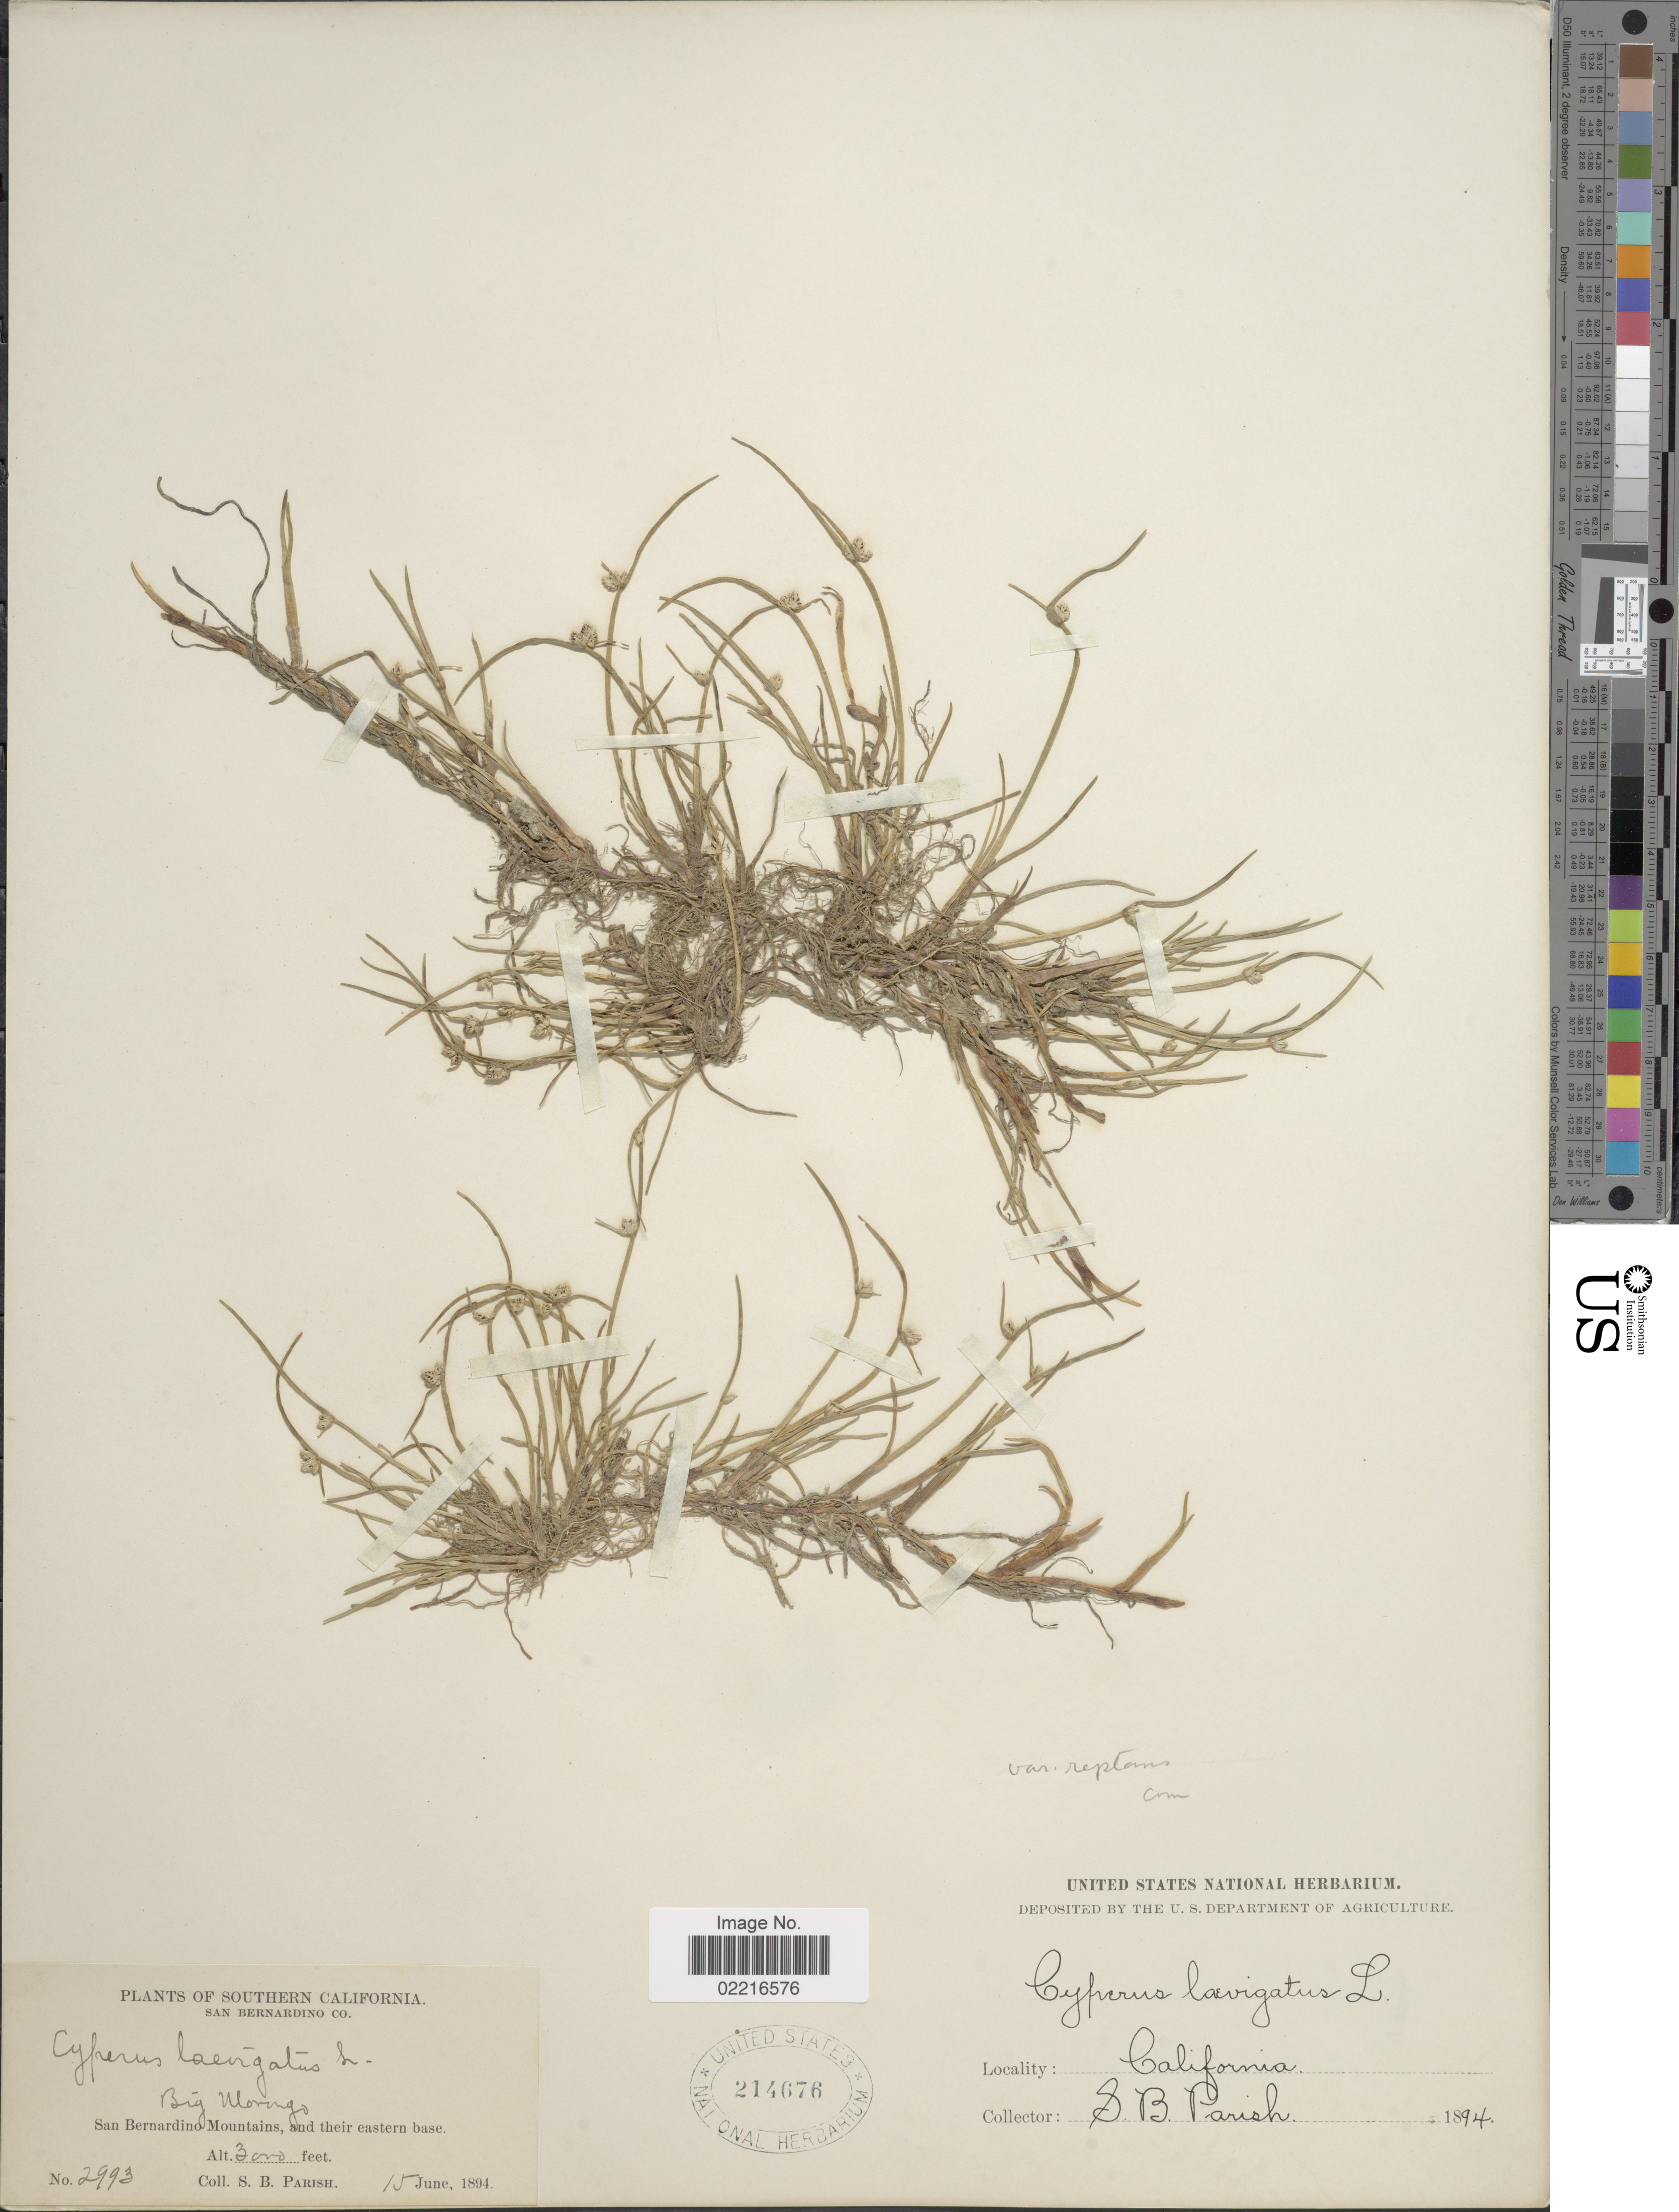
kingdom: Plantae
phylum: Tracheophyta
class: Liliopsida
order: Poales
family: Cyperaceae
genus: Cyperus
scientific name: Cyperus laevigatus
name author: L.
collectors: S. B. Parish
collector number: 2993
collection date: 1894-06-15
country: United States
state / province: California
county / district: San Bernardino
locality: Southern California, San Bernardino Co., Big Morengo, San Bernardino Mountains, and their eastern base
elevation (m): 914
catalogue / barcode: US 214676